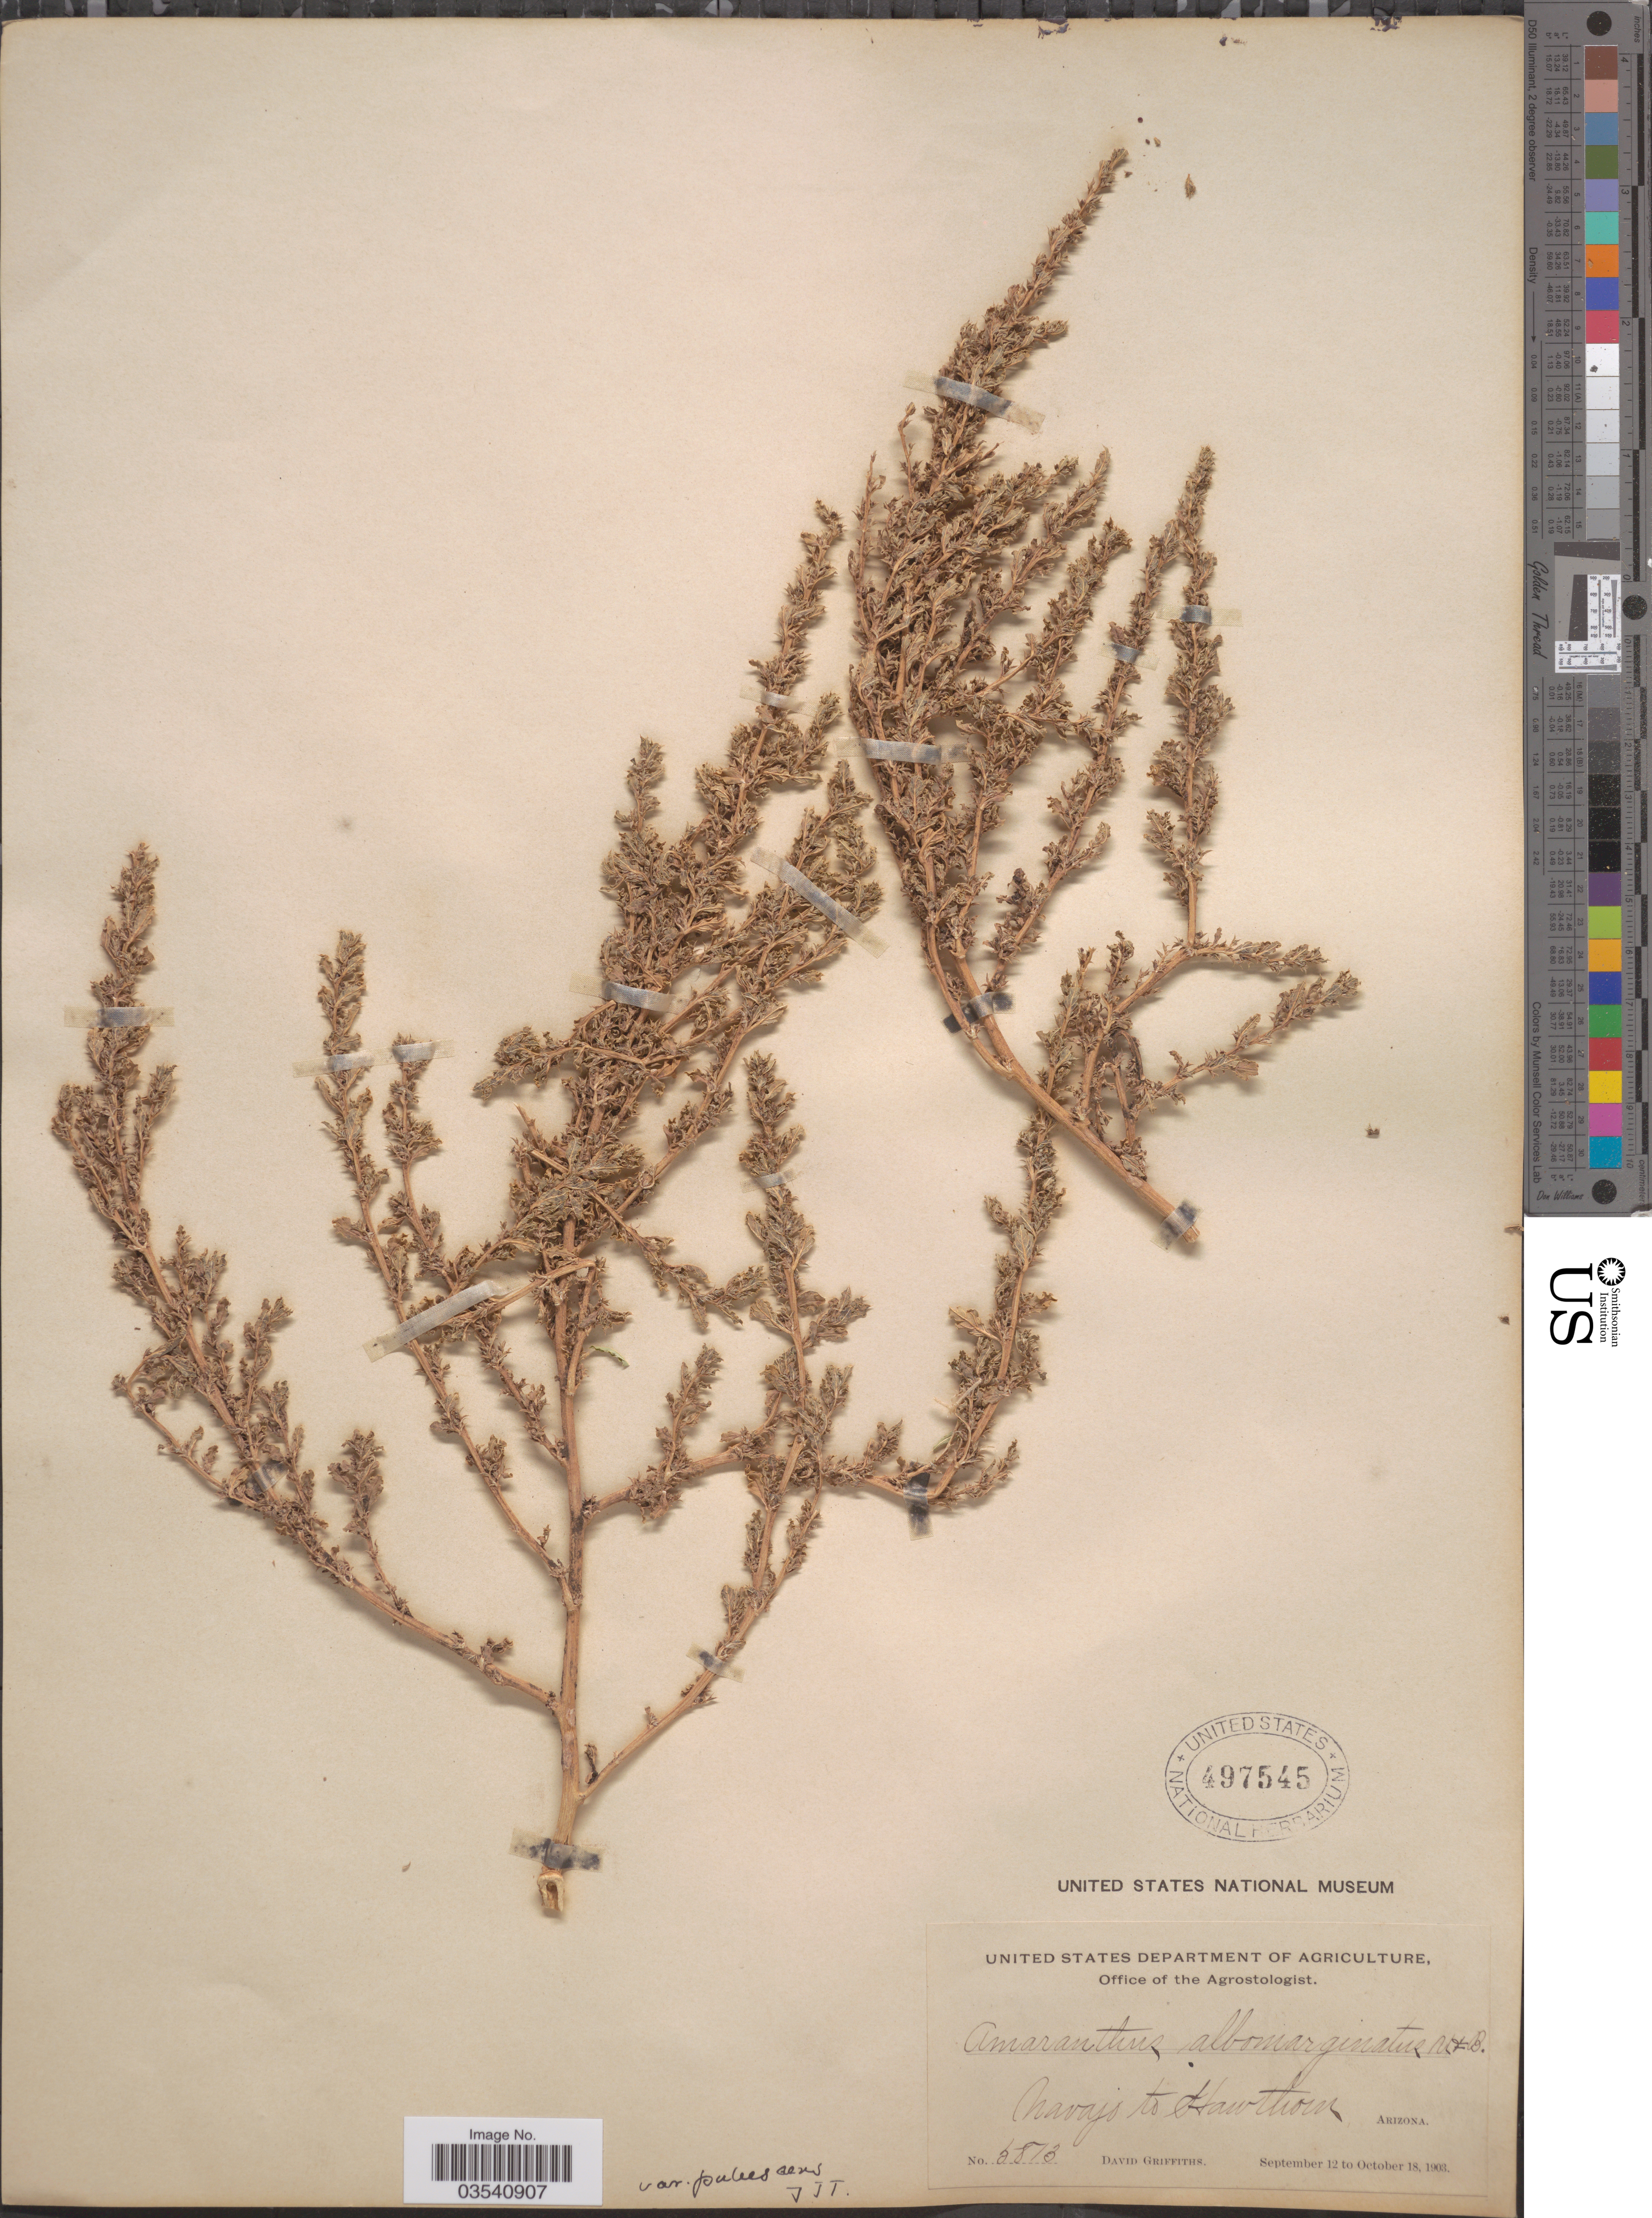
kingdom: Plantae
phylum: Tracheophyta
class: Magnoliopsida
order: Caryophyllales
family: Amaranthaceae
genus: Amaranthus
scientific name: Amaranthus pubescens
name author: (E. B. Uline & W. L. Bray) Rydb.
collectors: D. Griffiths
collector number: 5813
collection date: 1903-09-12/1903-10-18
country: United States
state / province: Arizona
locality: Navajo to Hawthorn.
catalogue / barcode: US 497545